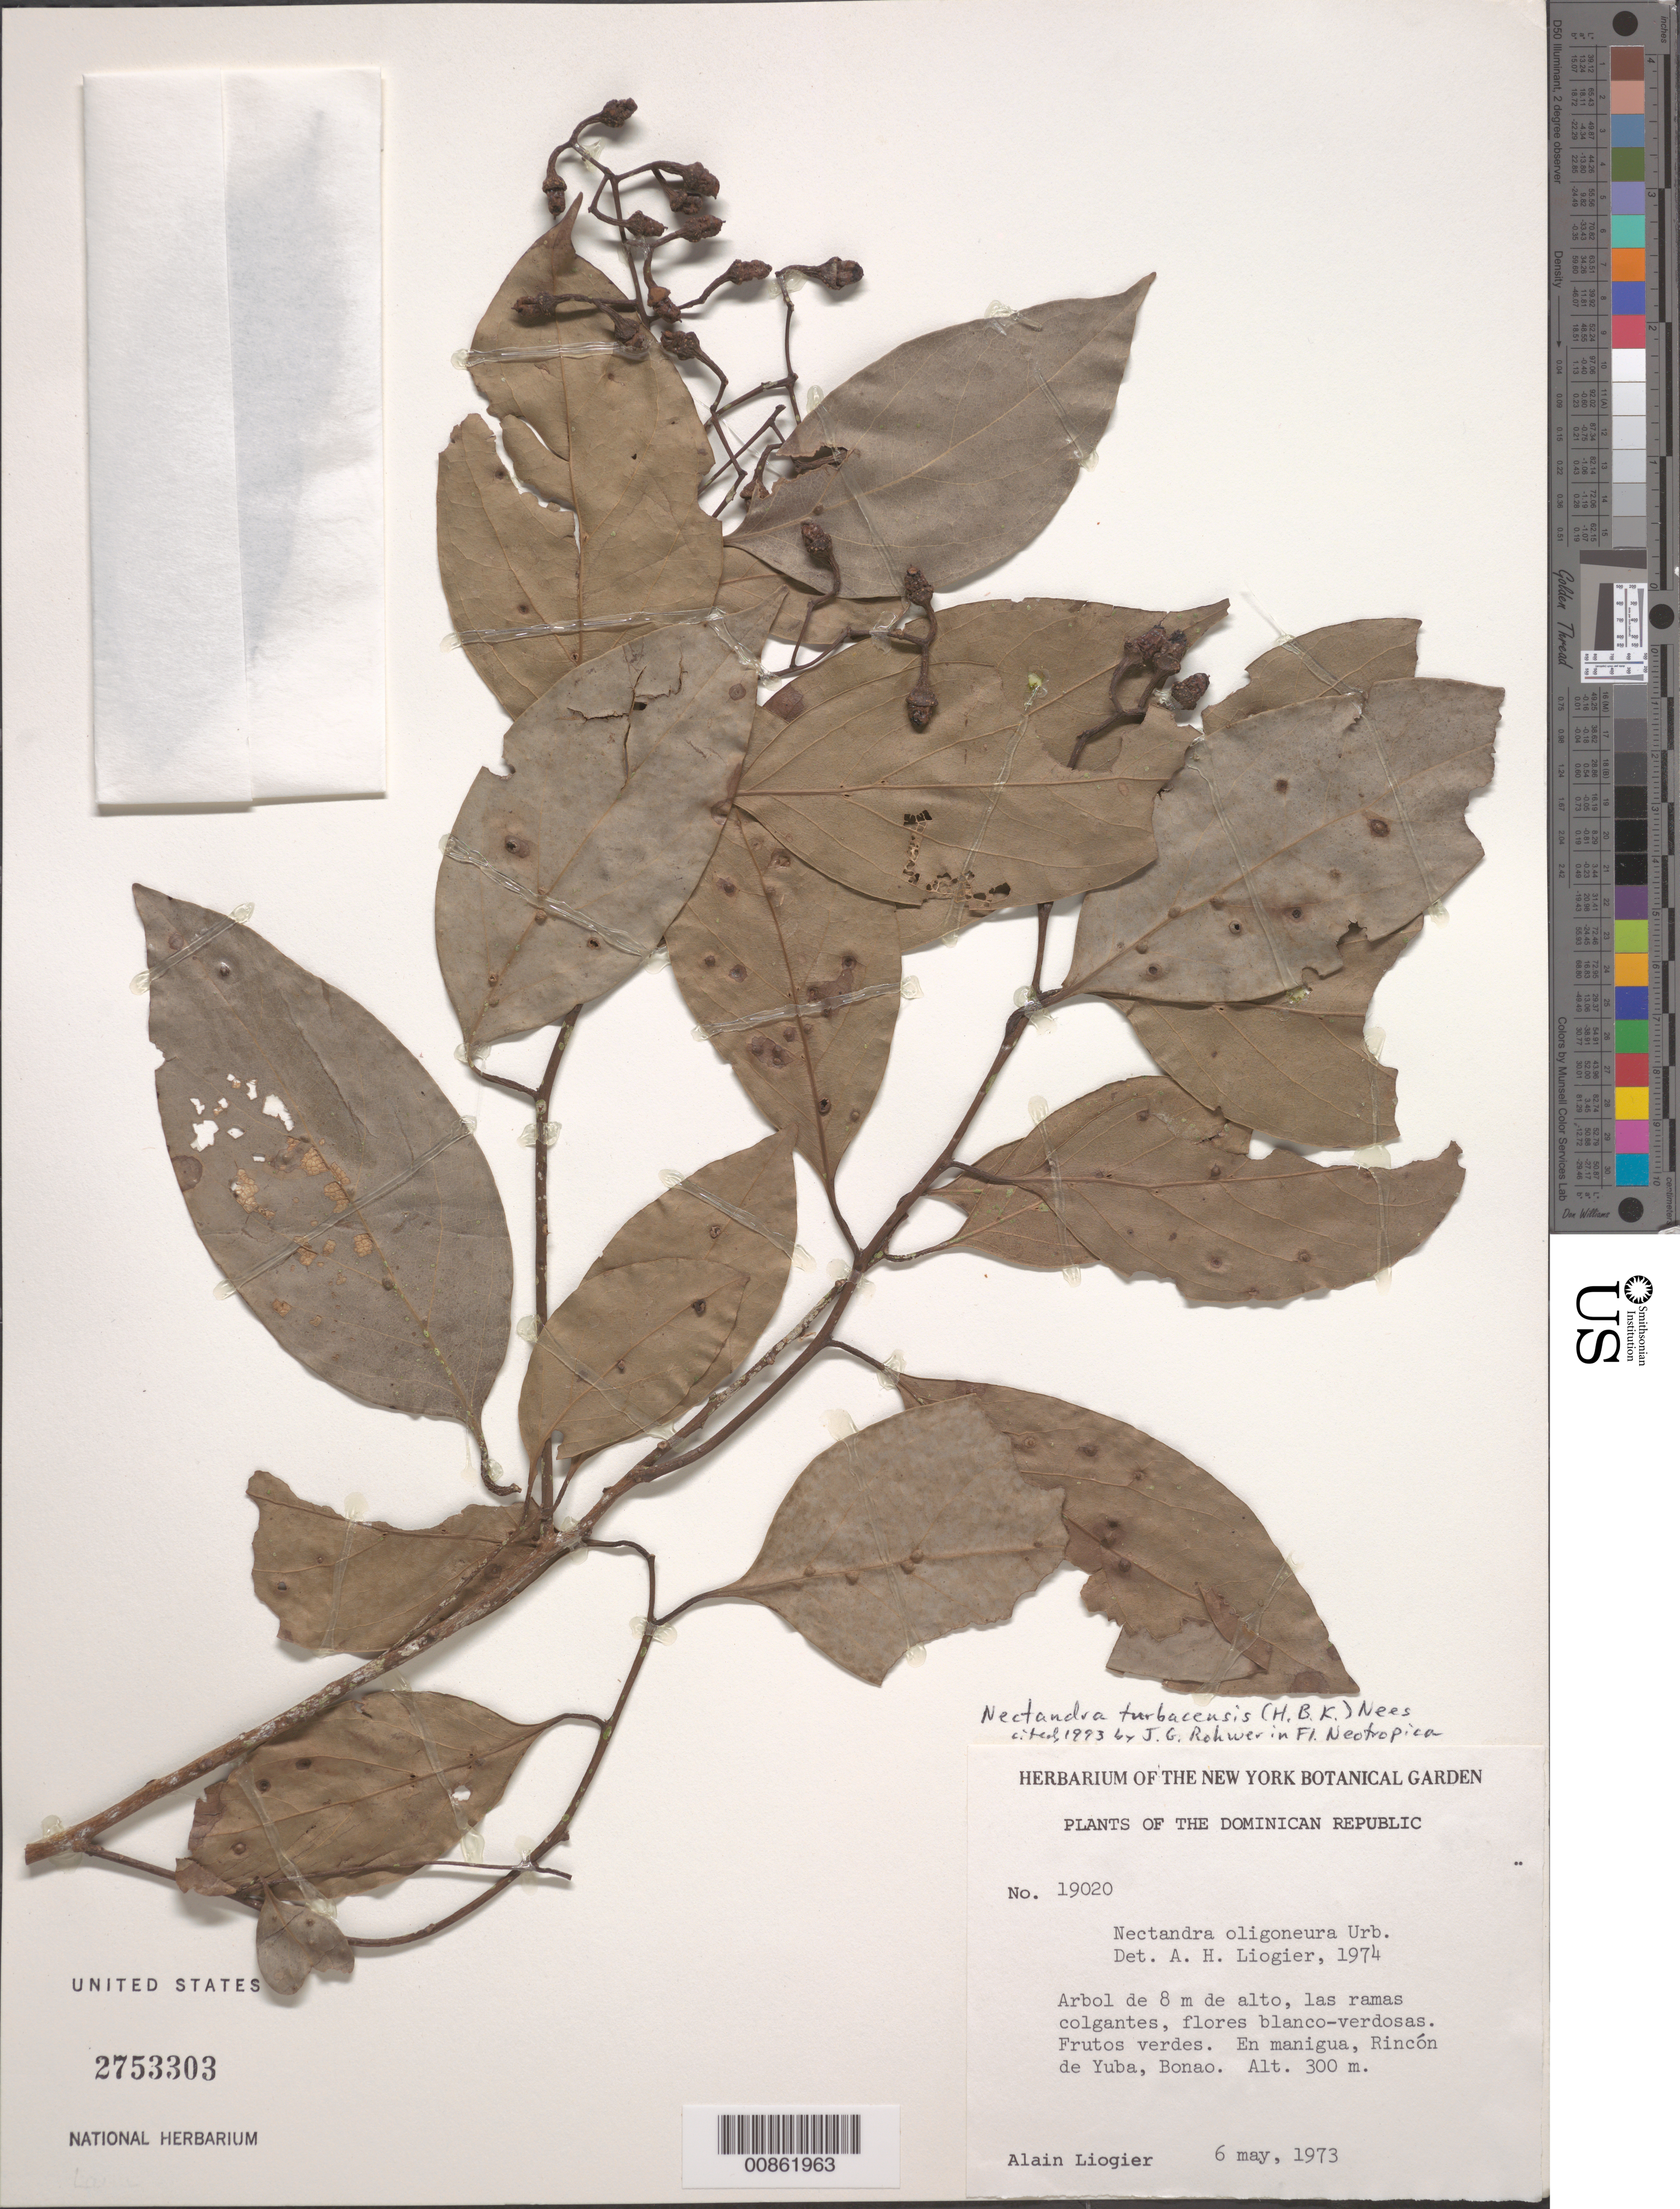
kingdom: Plantae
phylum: Tracheophyta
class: Magnoliopsida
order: Laurales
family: Lauraceae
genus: Nectandra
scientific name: Nectandra turbacensis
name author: (Kunth) Nees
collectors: A. H. Liogier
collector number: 19020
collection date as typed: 06 May 1973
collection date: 1973-05-06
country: Dominican Republic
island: Hispaniola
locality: Rincón de Yuba, Bonao.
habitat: En manigua.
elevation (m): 300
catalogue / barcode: US 2753303